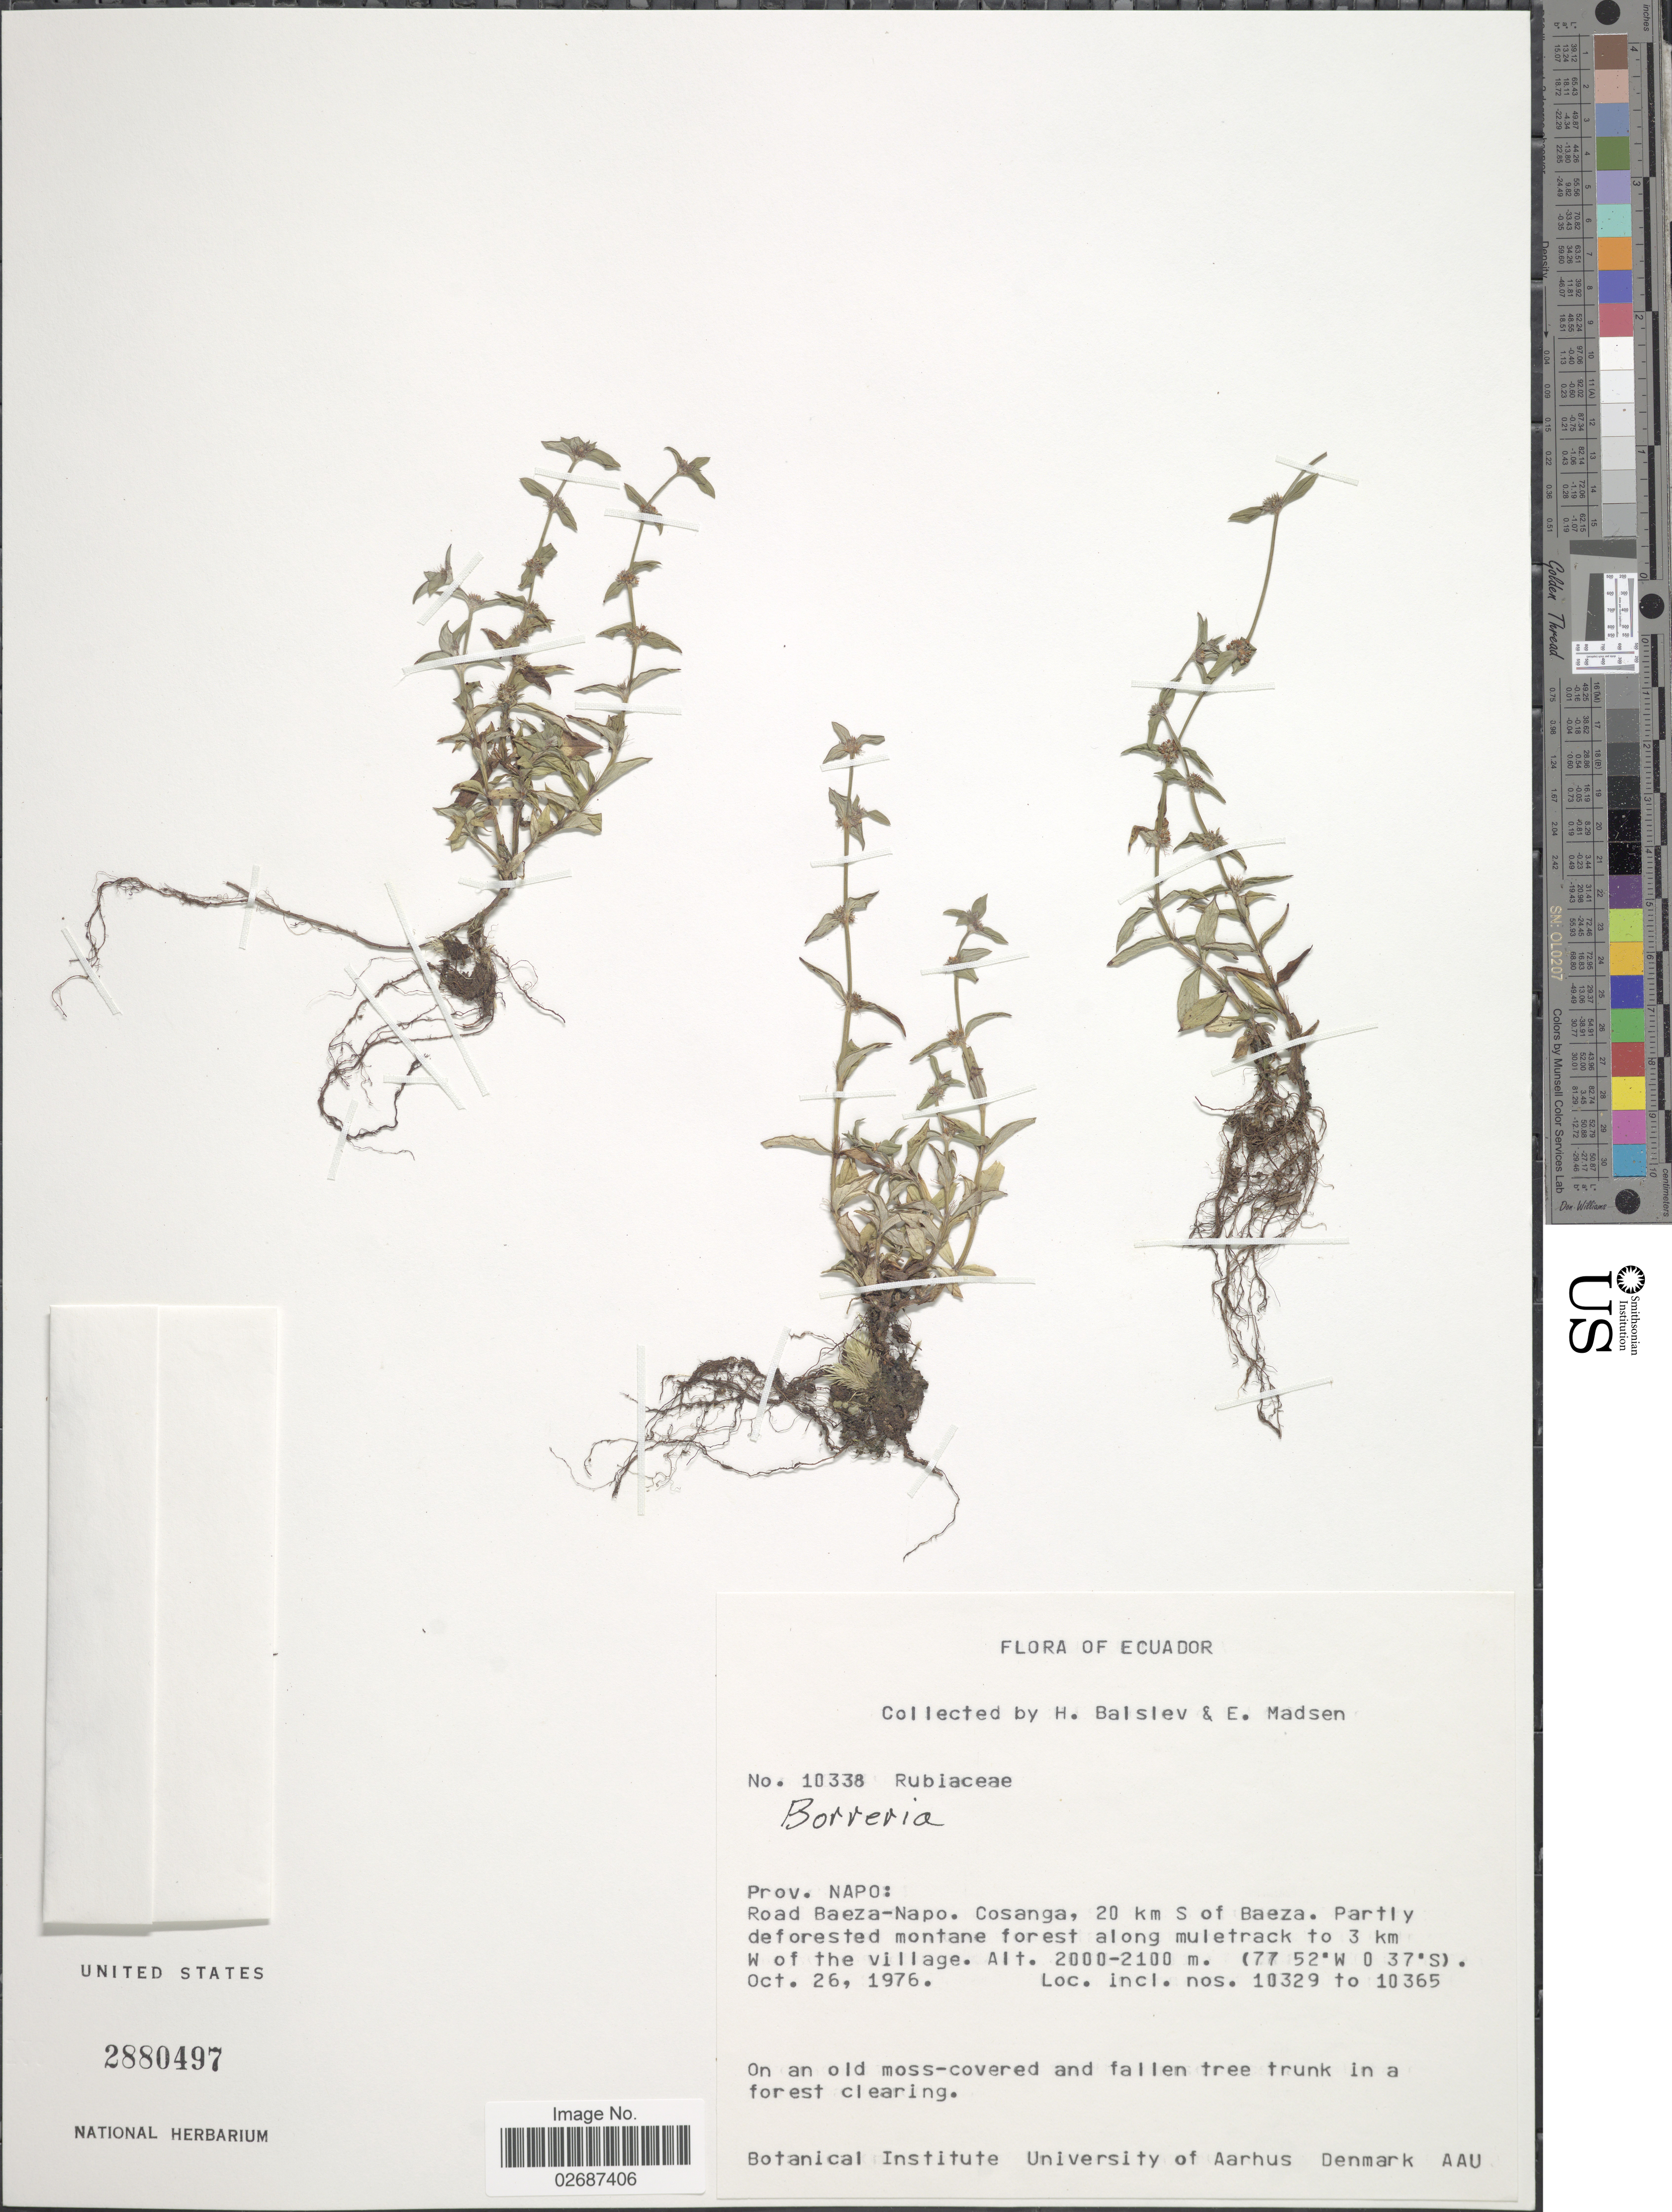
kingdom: Plantae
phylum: Tracheophyta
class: Magnoliopsida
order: Gentianales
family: Rubiaceae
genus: Borreria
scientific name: Borreria ocymoides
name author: (Burm. f.) DC.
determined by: Kirkbride, J. H., Jr.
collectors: H. Balslev & E. Madsen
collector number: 10338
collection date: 1976-10-26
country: Ecuador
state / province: Napo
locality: Road Baeza-Napo, Cosanga, 20 km S of Baeza, Party deforested montane forest along muletrack to 3 km W of the village, incl. nos. 10329 to 10365, in a forest clearing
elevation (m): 2000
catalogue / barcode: US 2880497